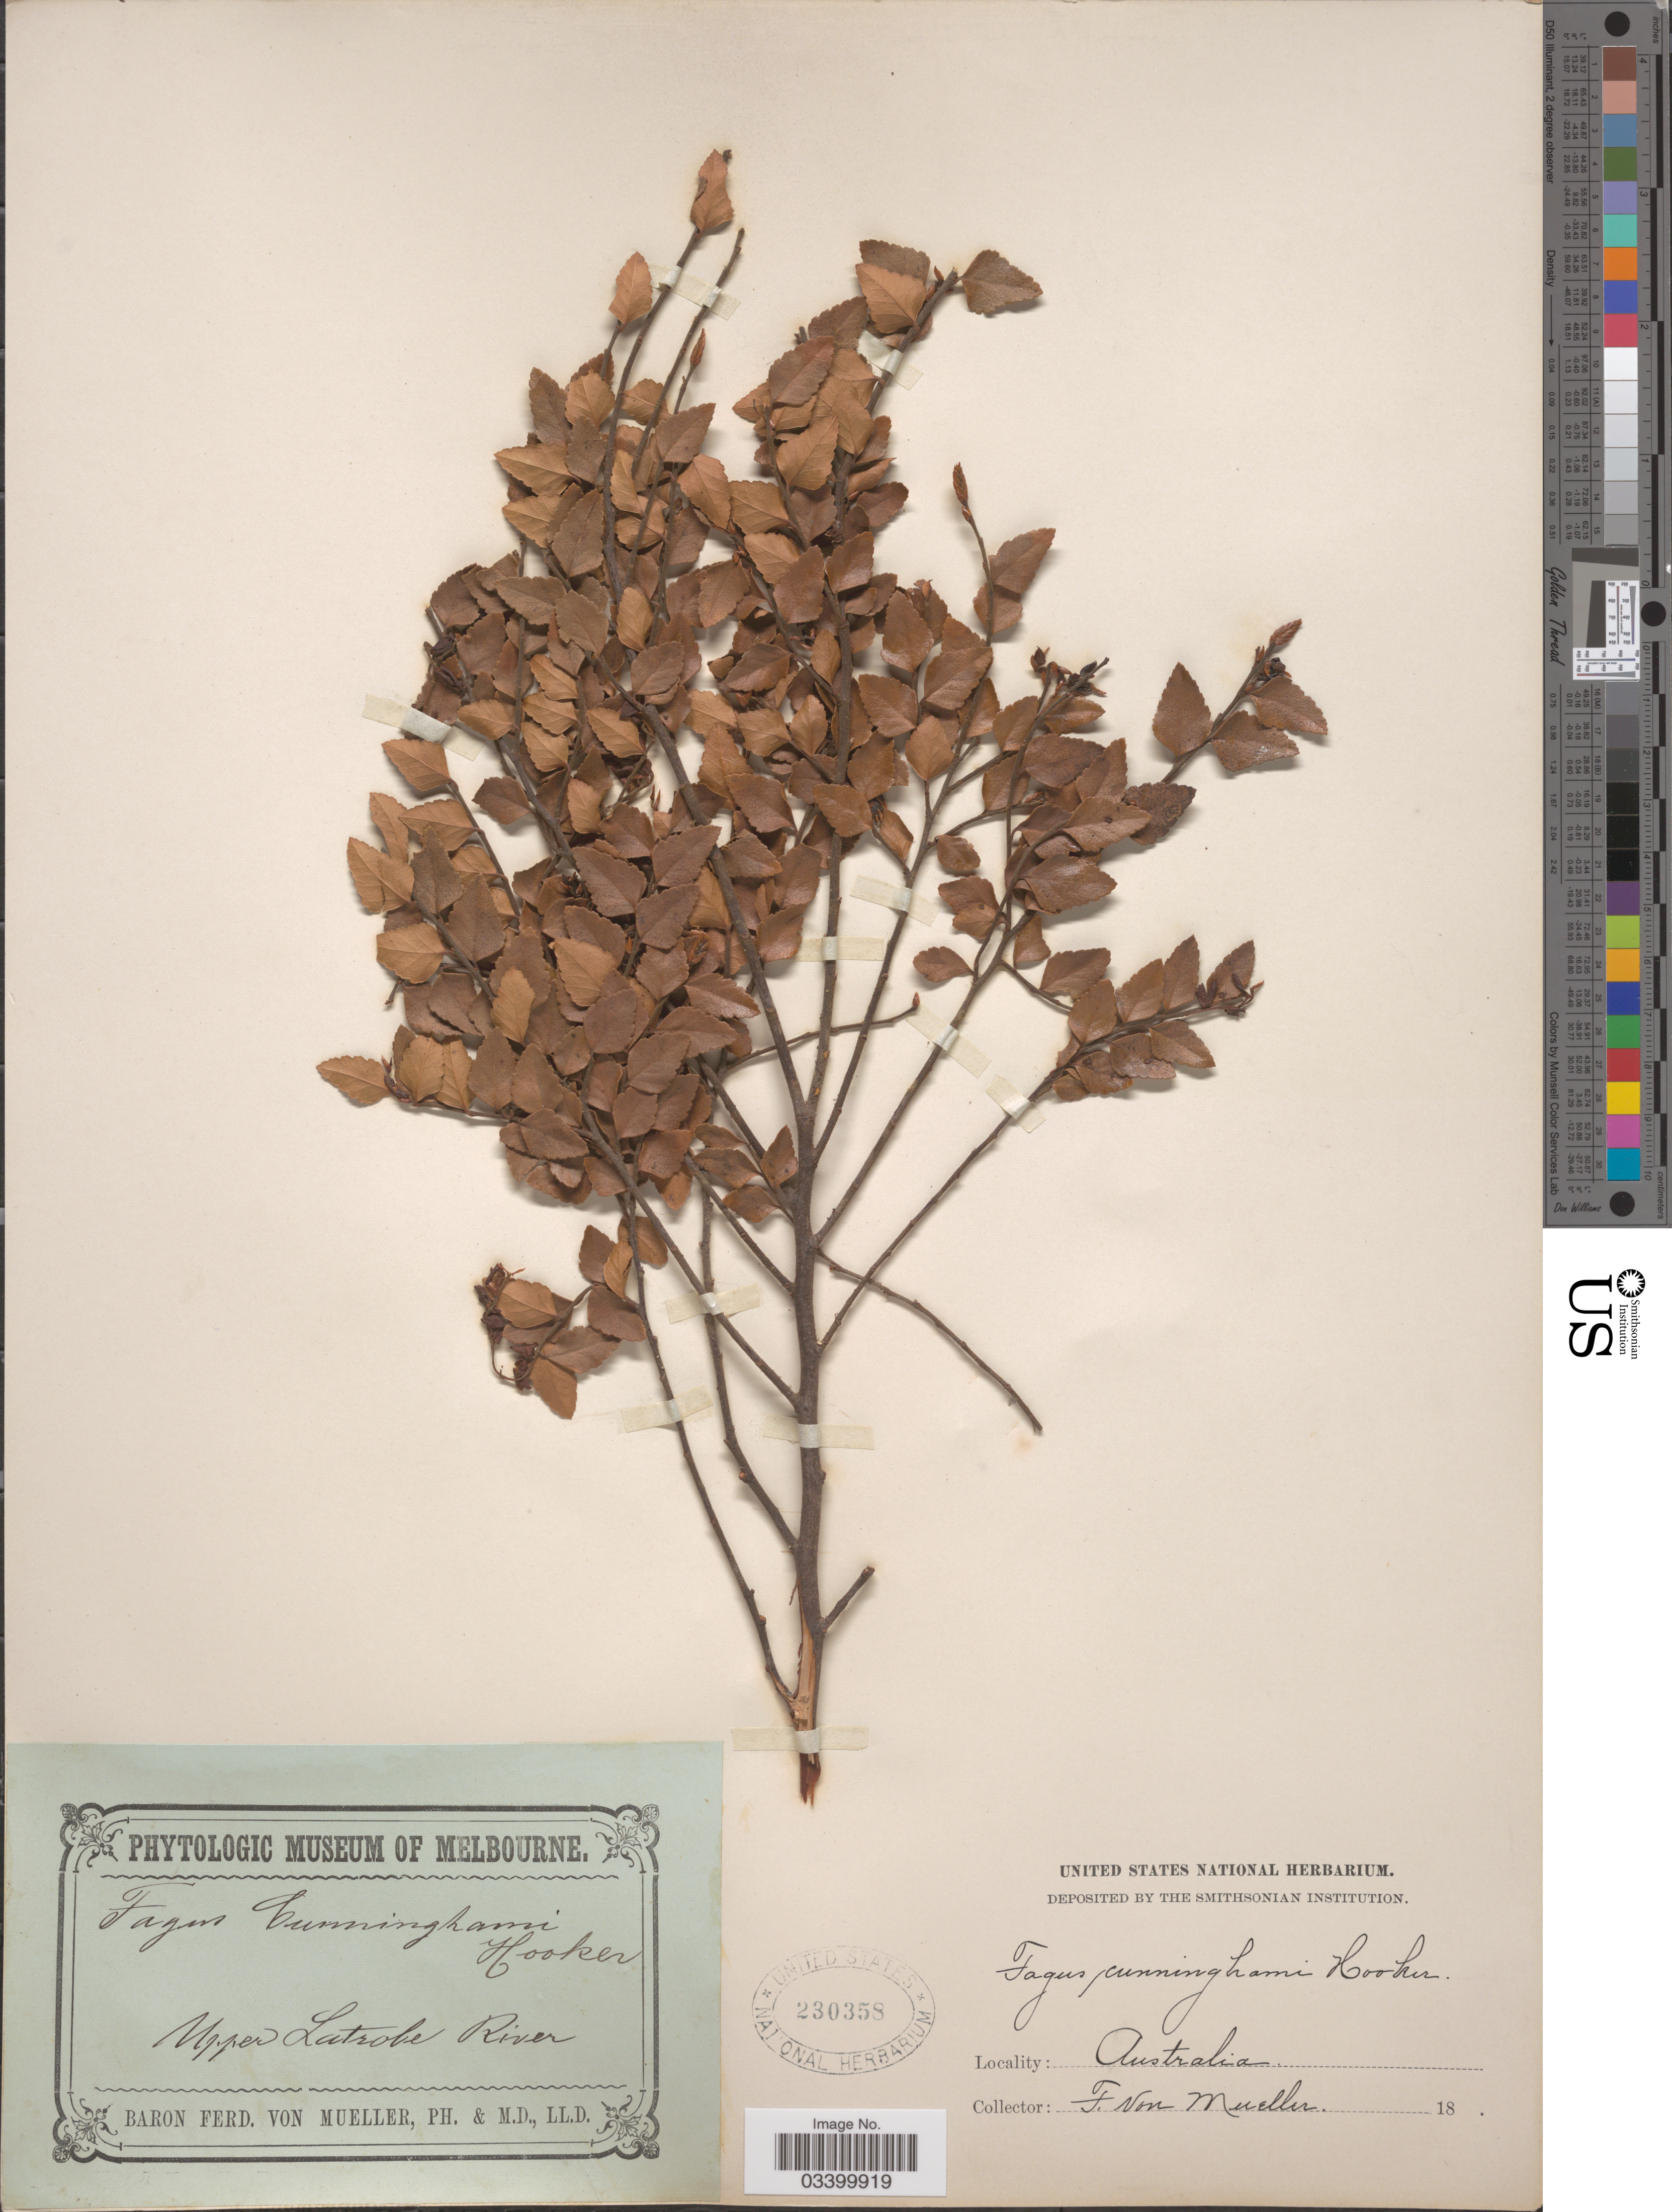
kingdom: Plantae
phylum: Tracheophyta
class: Magnoliopsida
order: Fagales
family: Nothofagaceae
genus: Nothofagus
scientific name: Nothofagus cunninghamii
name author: (Hook.) Oerst.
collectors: F. von Mueller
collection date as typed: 18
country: Australia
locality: Upper Latrobe River.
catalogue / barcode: US 230358